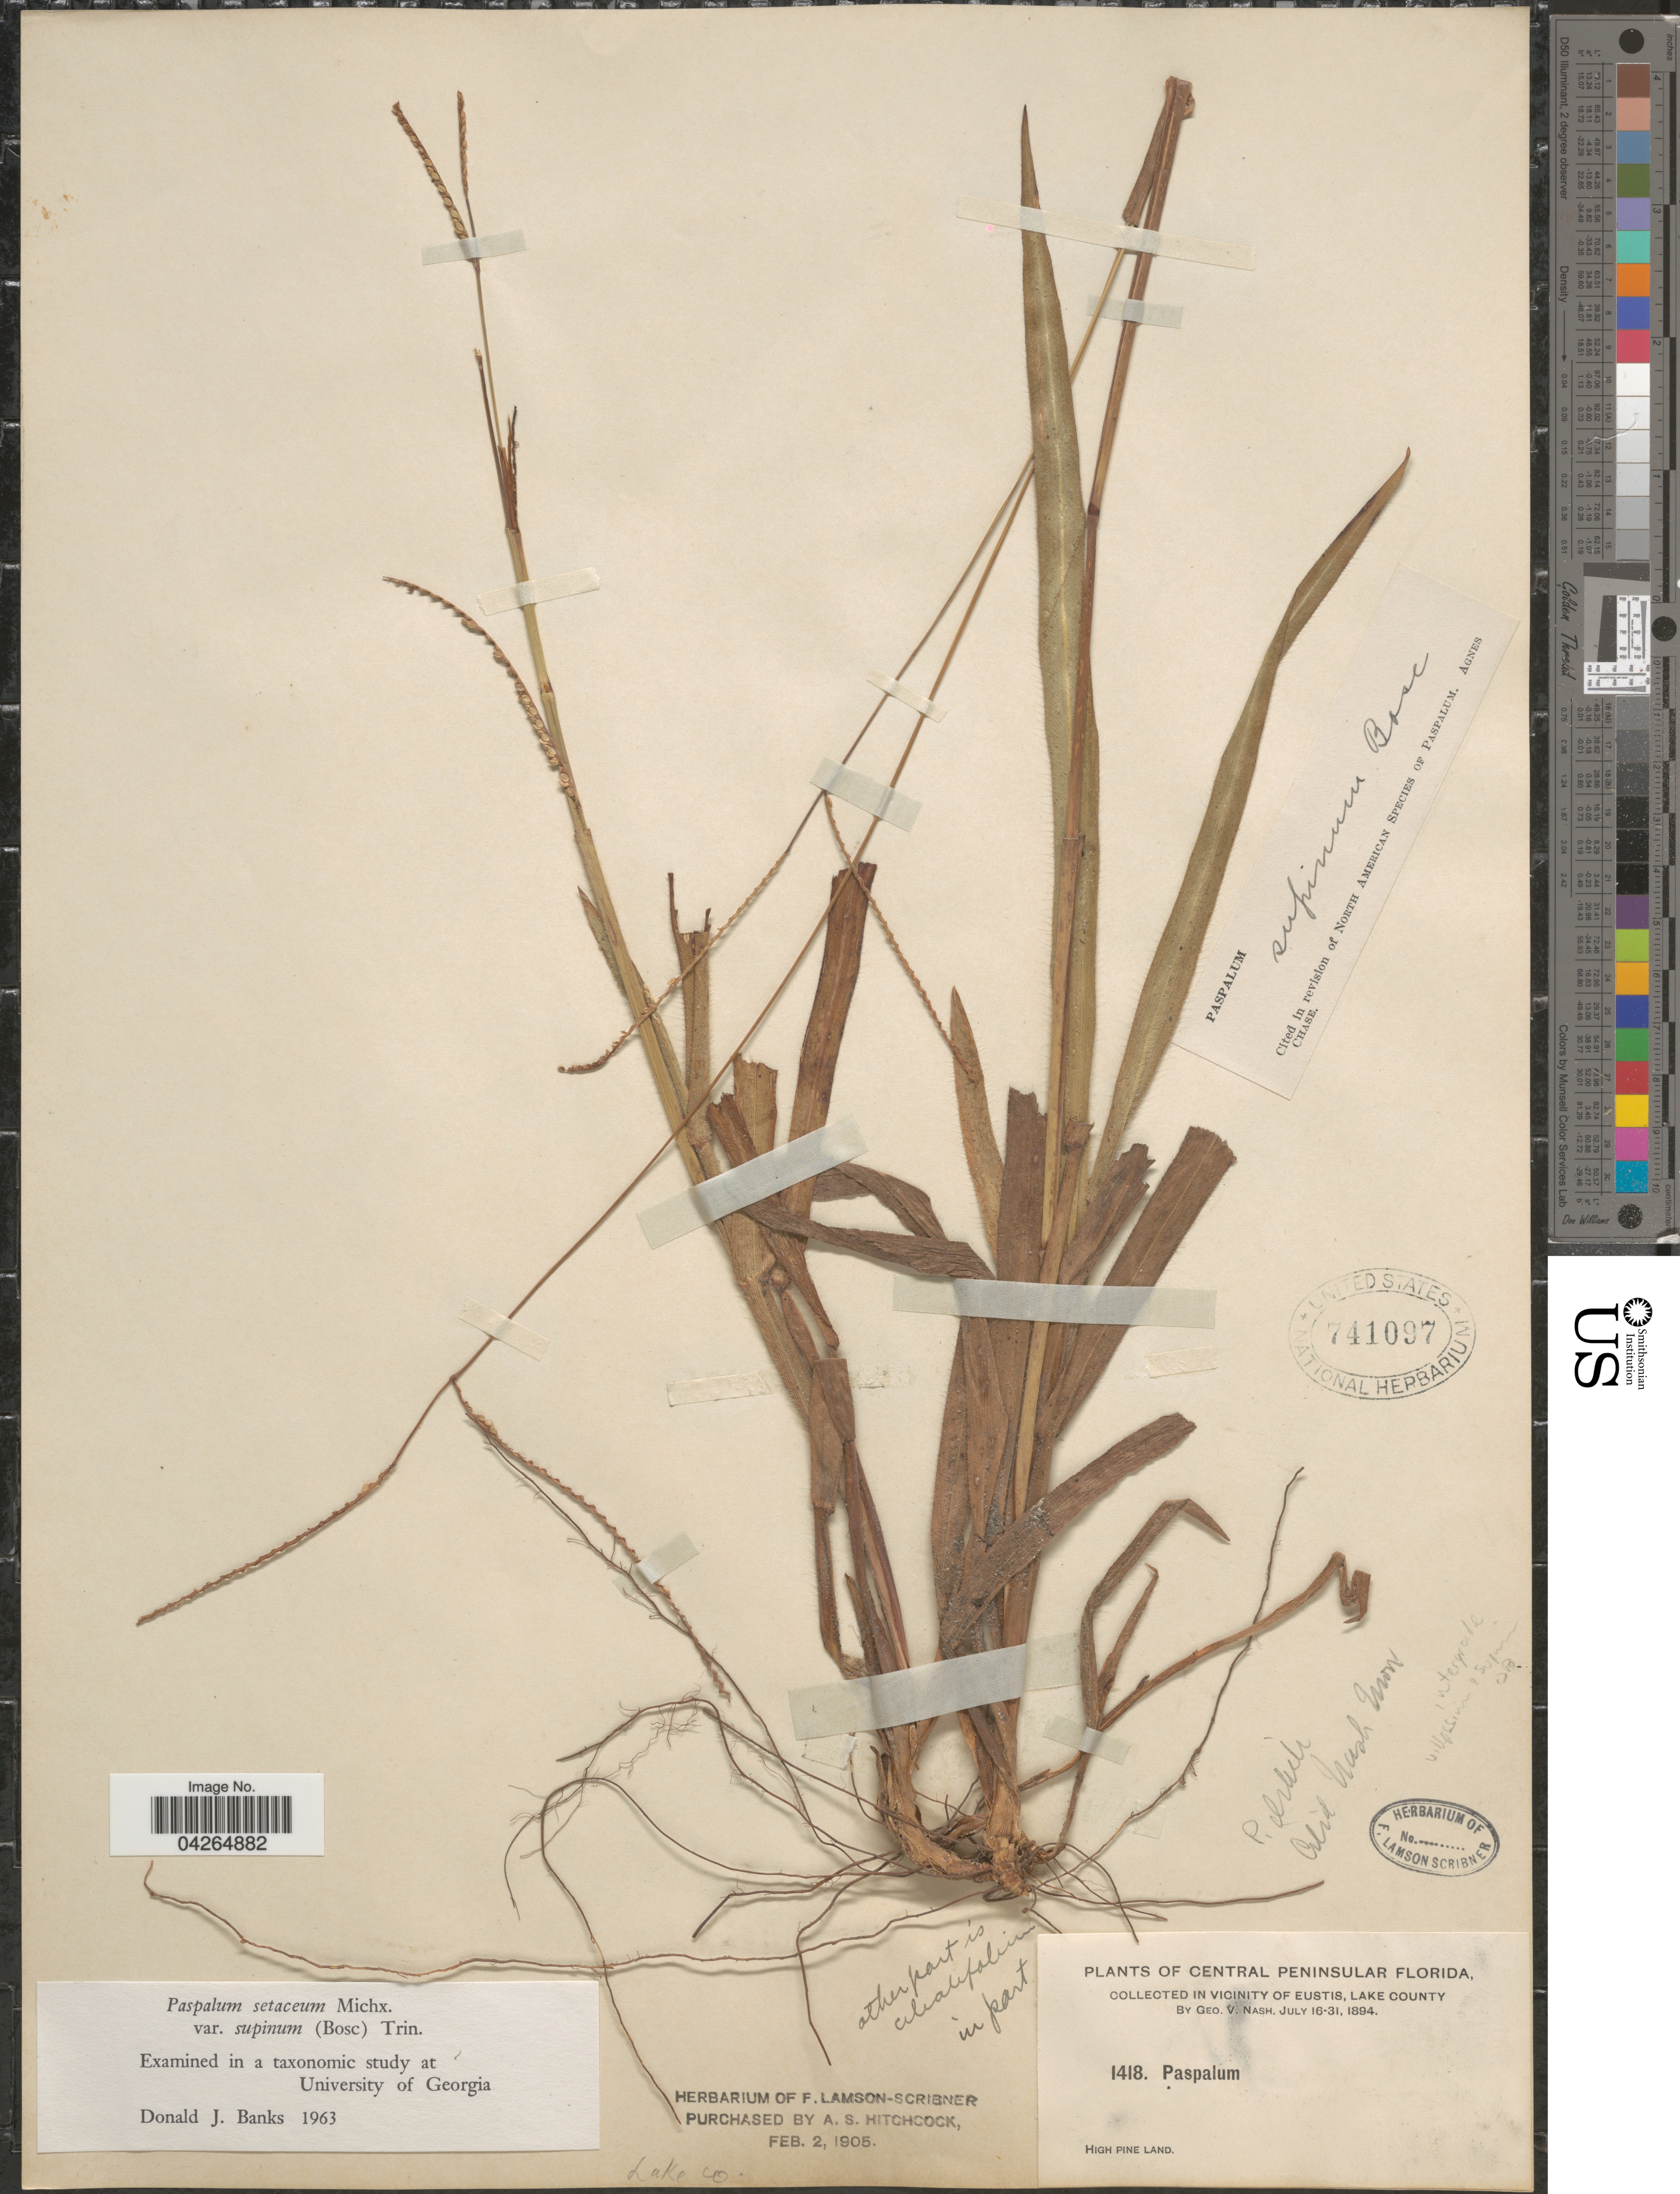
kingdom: Plantae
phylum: Tracheophyta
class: Liliopsida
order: Poales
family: Poaceae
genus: Paspalum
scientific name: Paspalum setaceum var. supinum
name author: (Bosc ex Poir.) Trin.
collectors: G. V. Nash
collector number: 1418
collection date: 1894-07-16/1894-07-31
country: United States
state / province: Florida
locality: Central Peninsular Florida. In vicinity of Eustis, Lake County. High Pine Land.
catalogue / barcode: US 741097